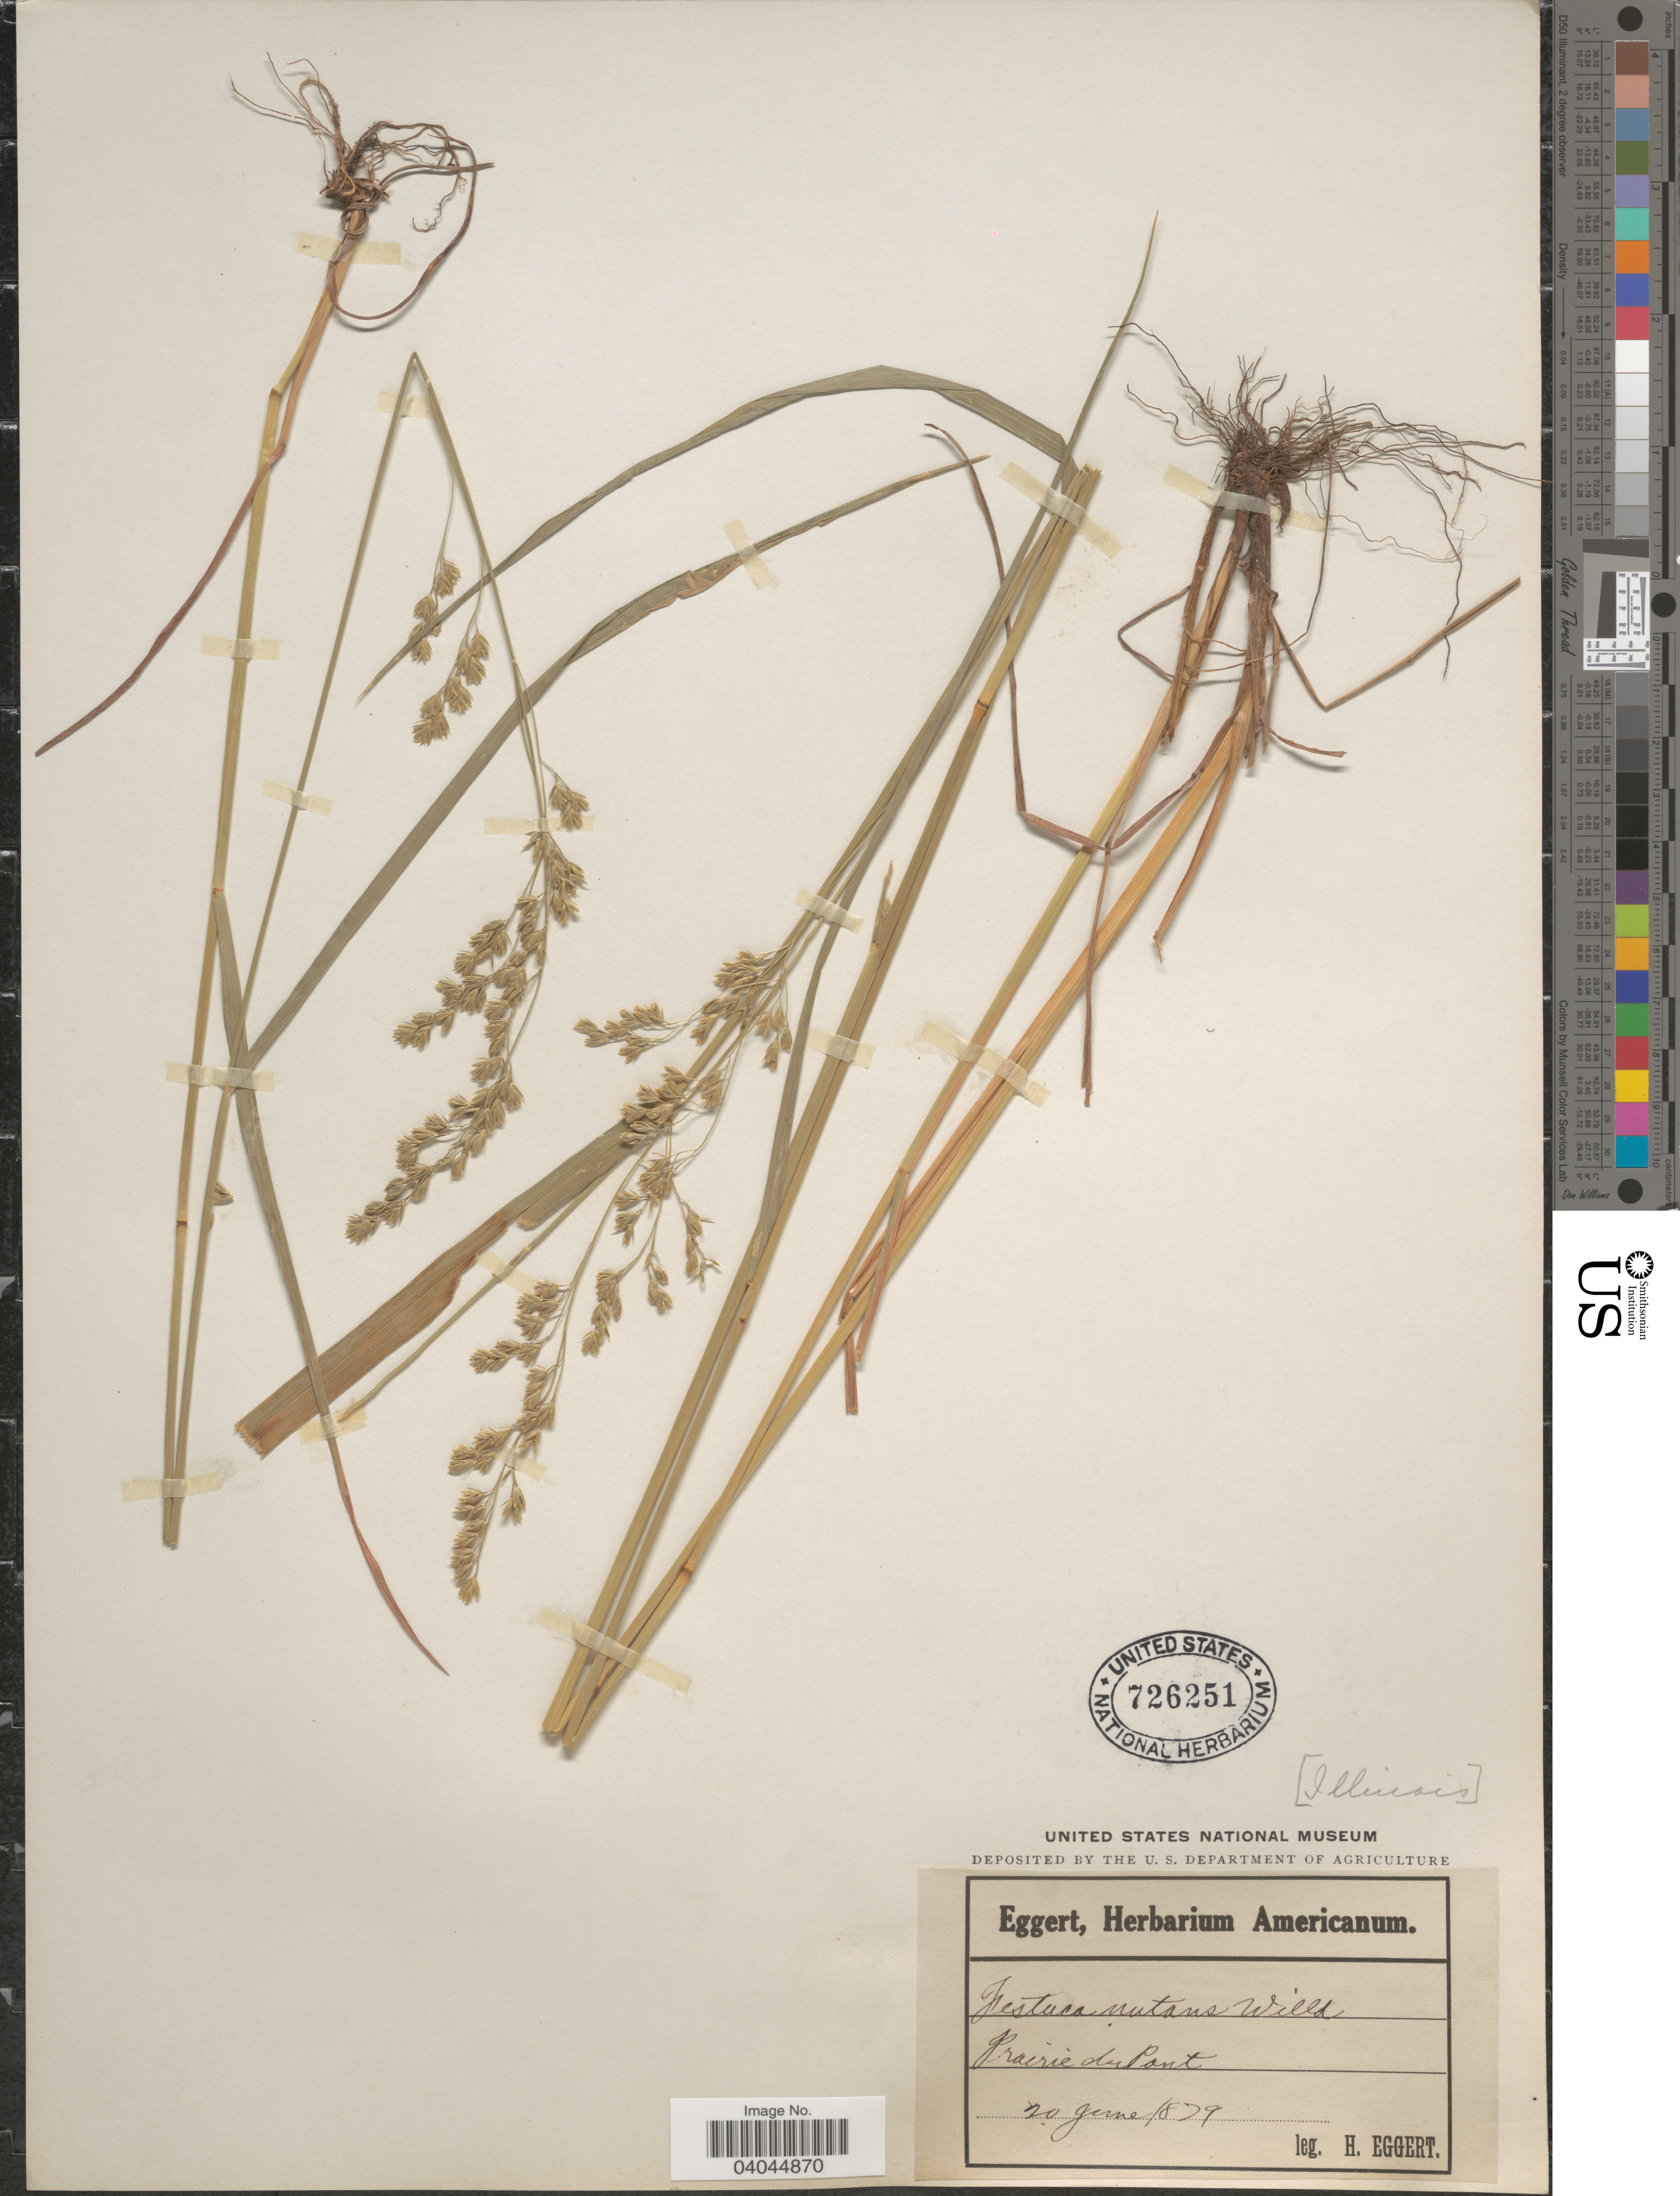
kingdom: Plantae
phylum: Tracheophyta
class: Liliopsida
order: Poales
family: Poaceae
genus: Festuca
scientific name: Festuca paradoxa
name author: Desv.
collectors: H. Eggert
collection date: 1879-06-20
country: United States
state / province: Illinois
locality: Prairie du Pont.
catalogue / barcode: US 726251